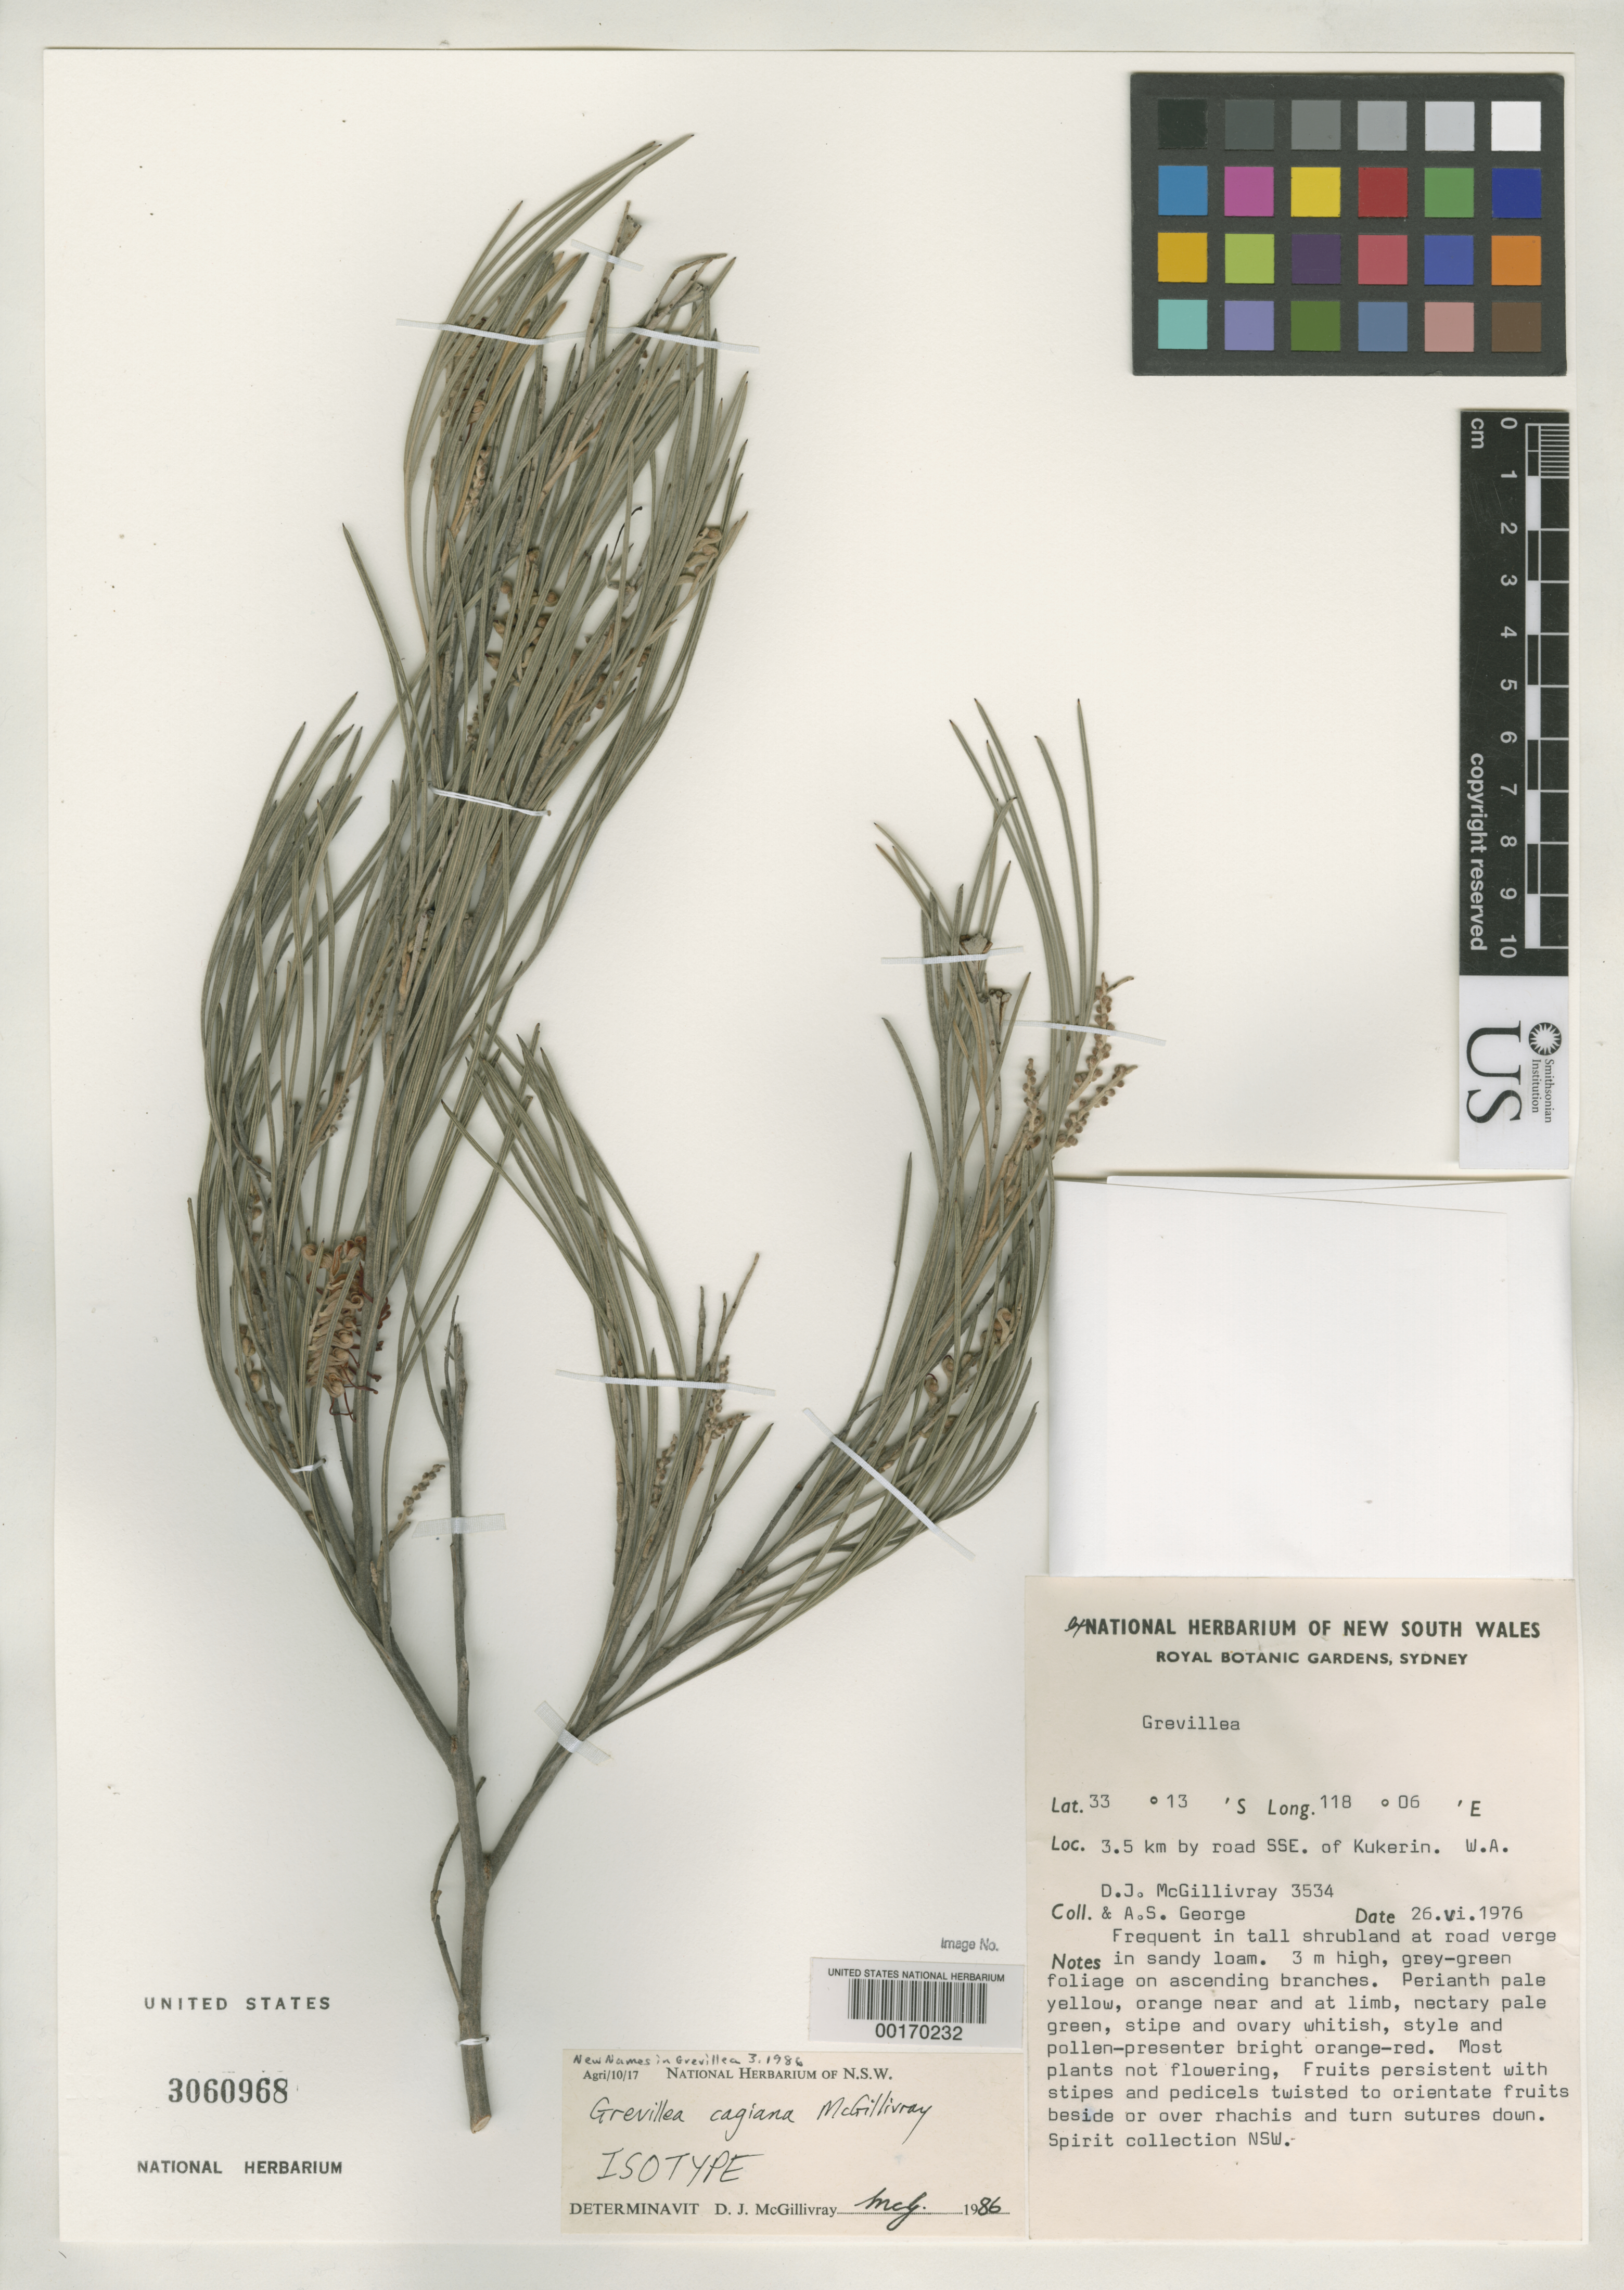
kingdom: Plantae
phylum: Tracheophyta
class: Magnoliopsida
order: Proteales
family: Proteaceae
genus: Grevillea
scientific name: Grevillea cagiana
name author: McGill.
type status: Isotype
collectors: D. J. McGillivray & A. S. George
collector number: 3534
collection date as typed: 26 Jun 1976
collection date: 1976-06-26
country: Australia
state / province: Western Australia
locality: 3.5 km by road SSE of Kuberin.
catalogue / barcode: US 3060968